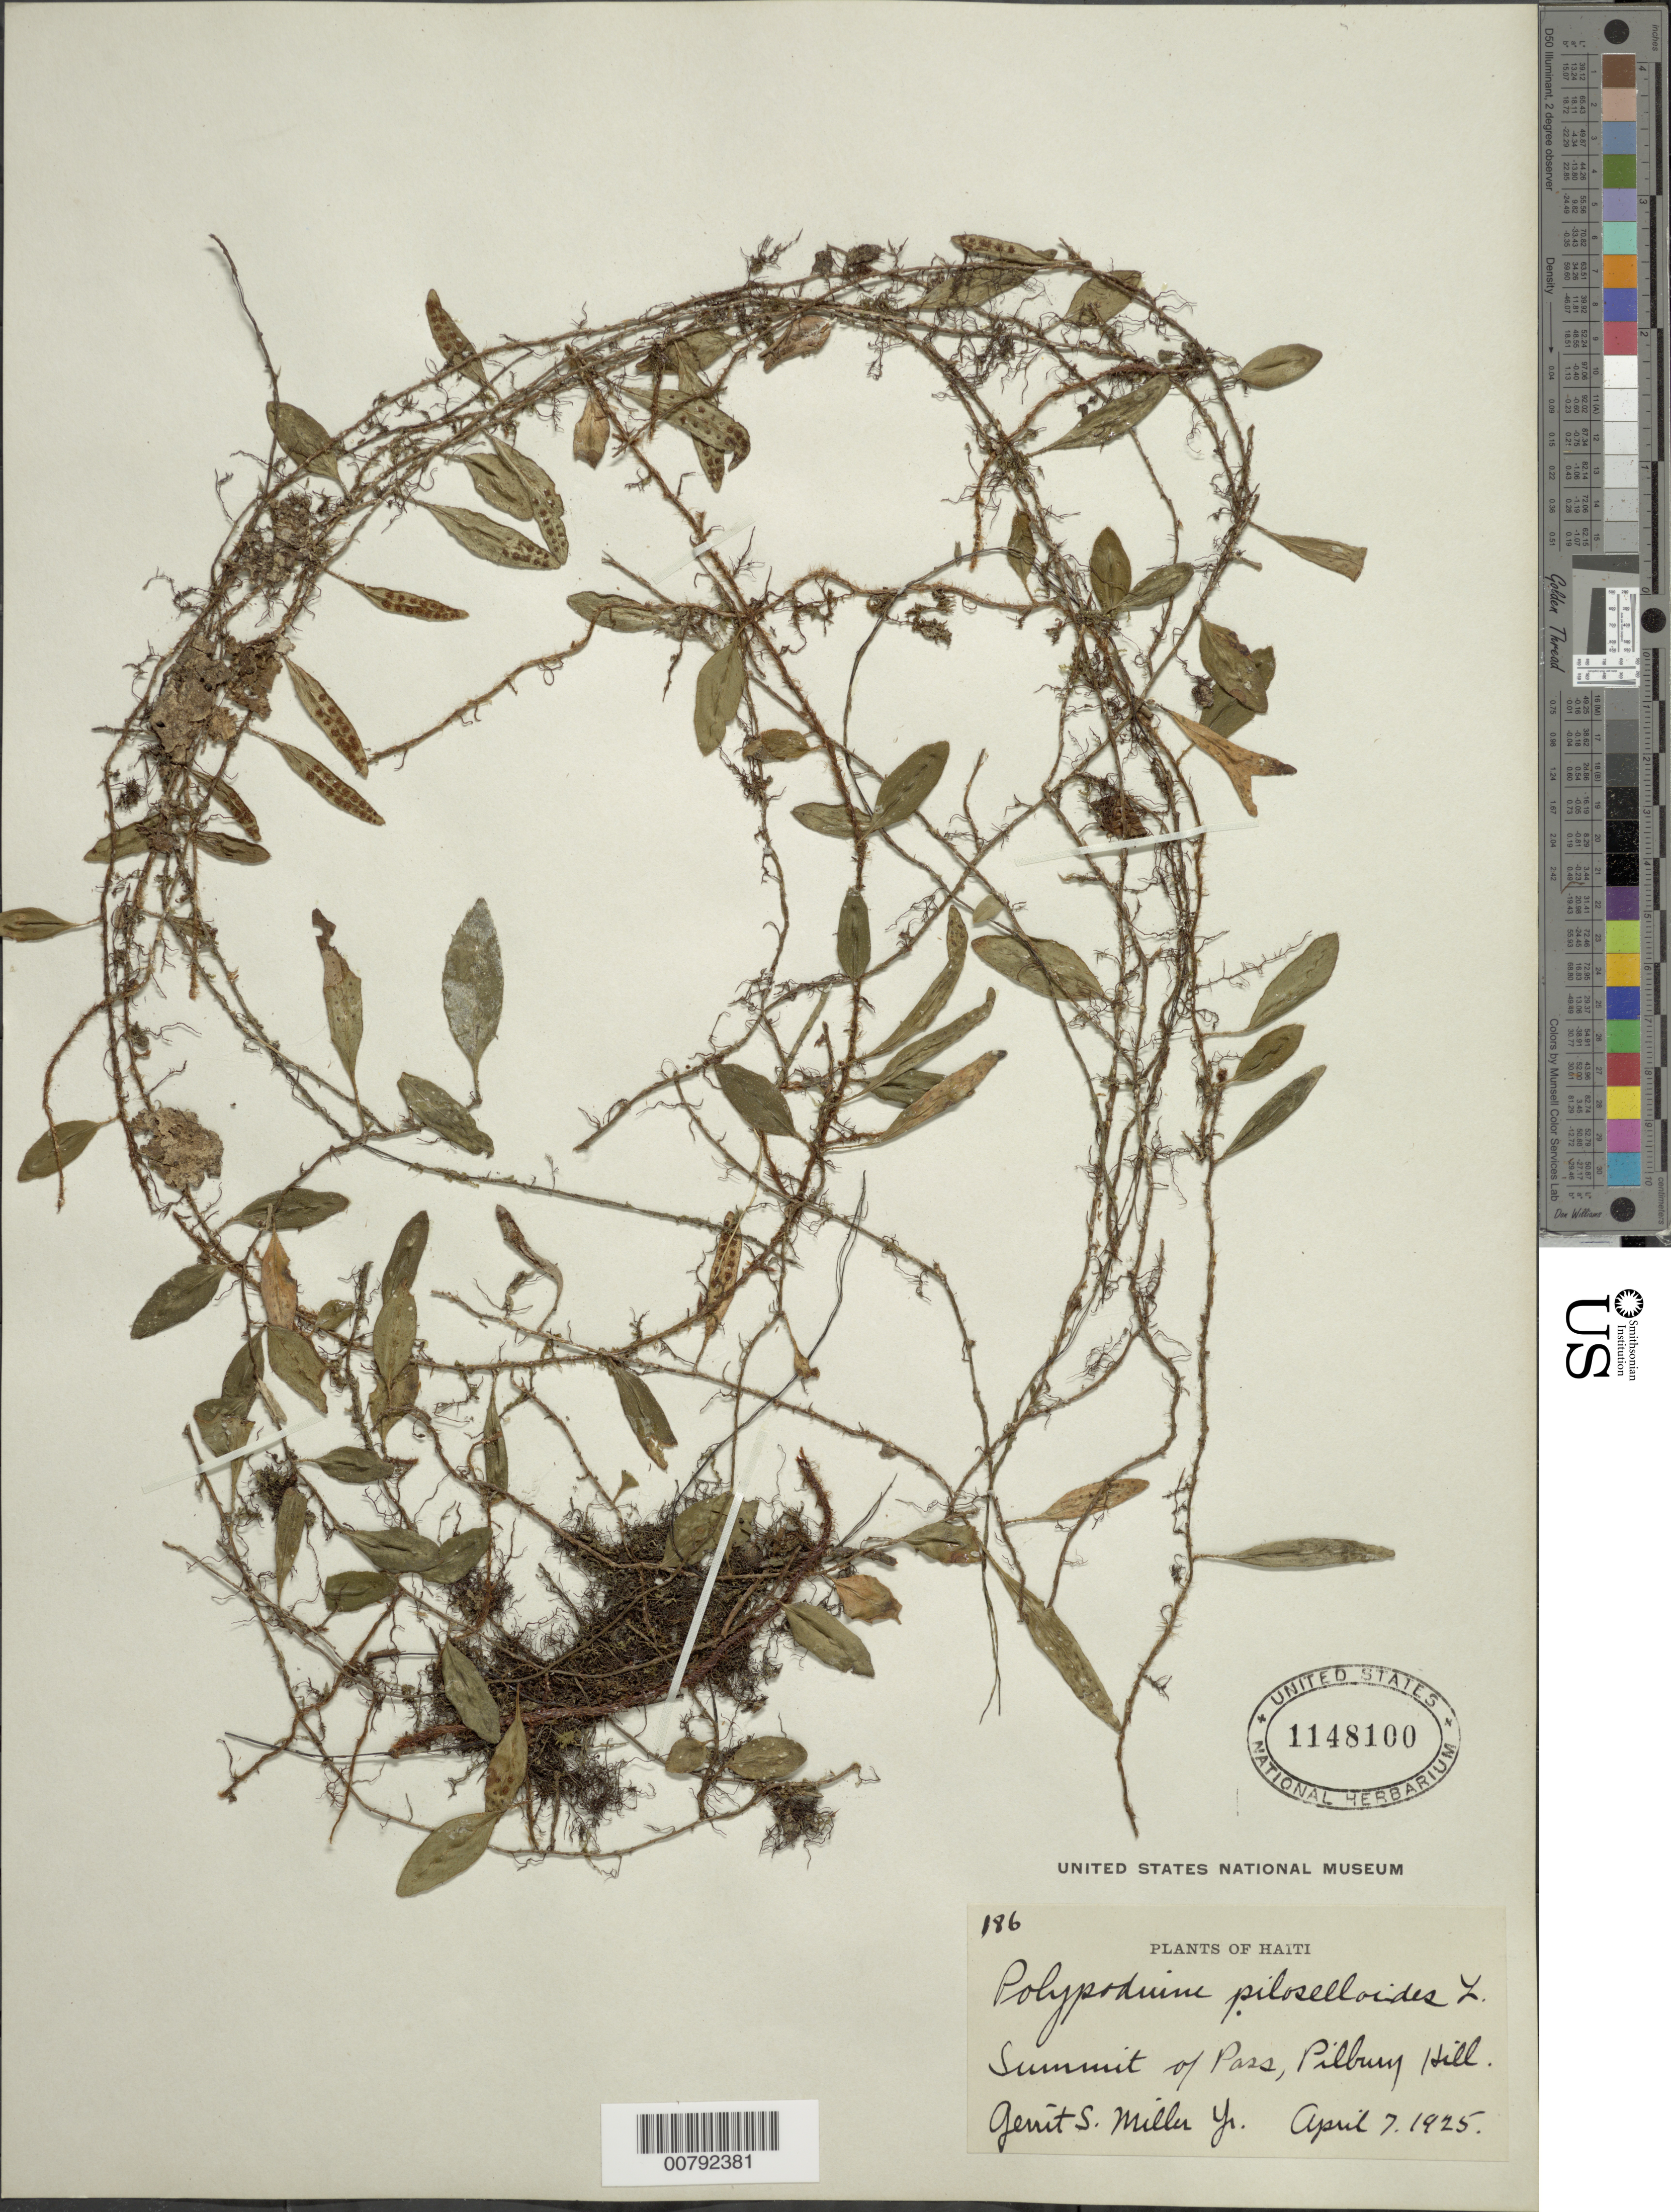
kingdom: Plantae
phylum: Tracheophyta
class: Polypodiopsida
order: Polypodiales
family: Polypodiaceae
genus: Microgramma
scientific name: Microgramma piloselloides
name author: (L.) Copel.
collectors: G. S. Miller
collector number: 186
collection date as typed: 07 Apr 1925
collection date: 1925-04-07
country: Haiti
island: Hispaniola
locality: Pilbury Hill, Summit of Pass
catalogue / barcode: US 1148100